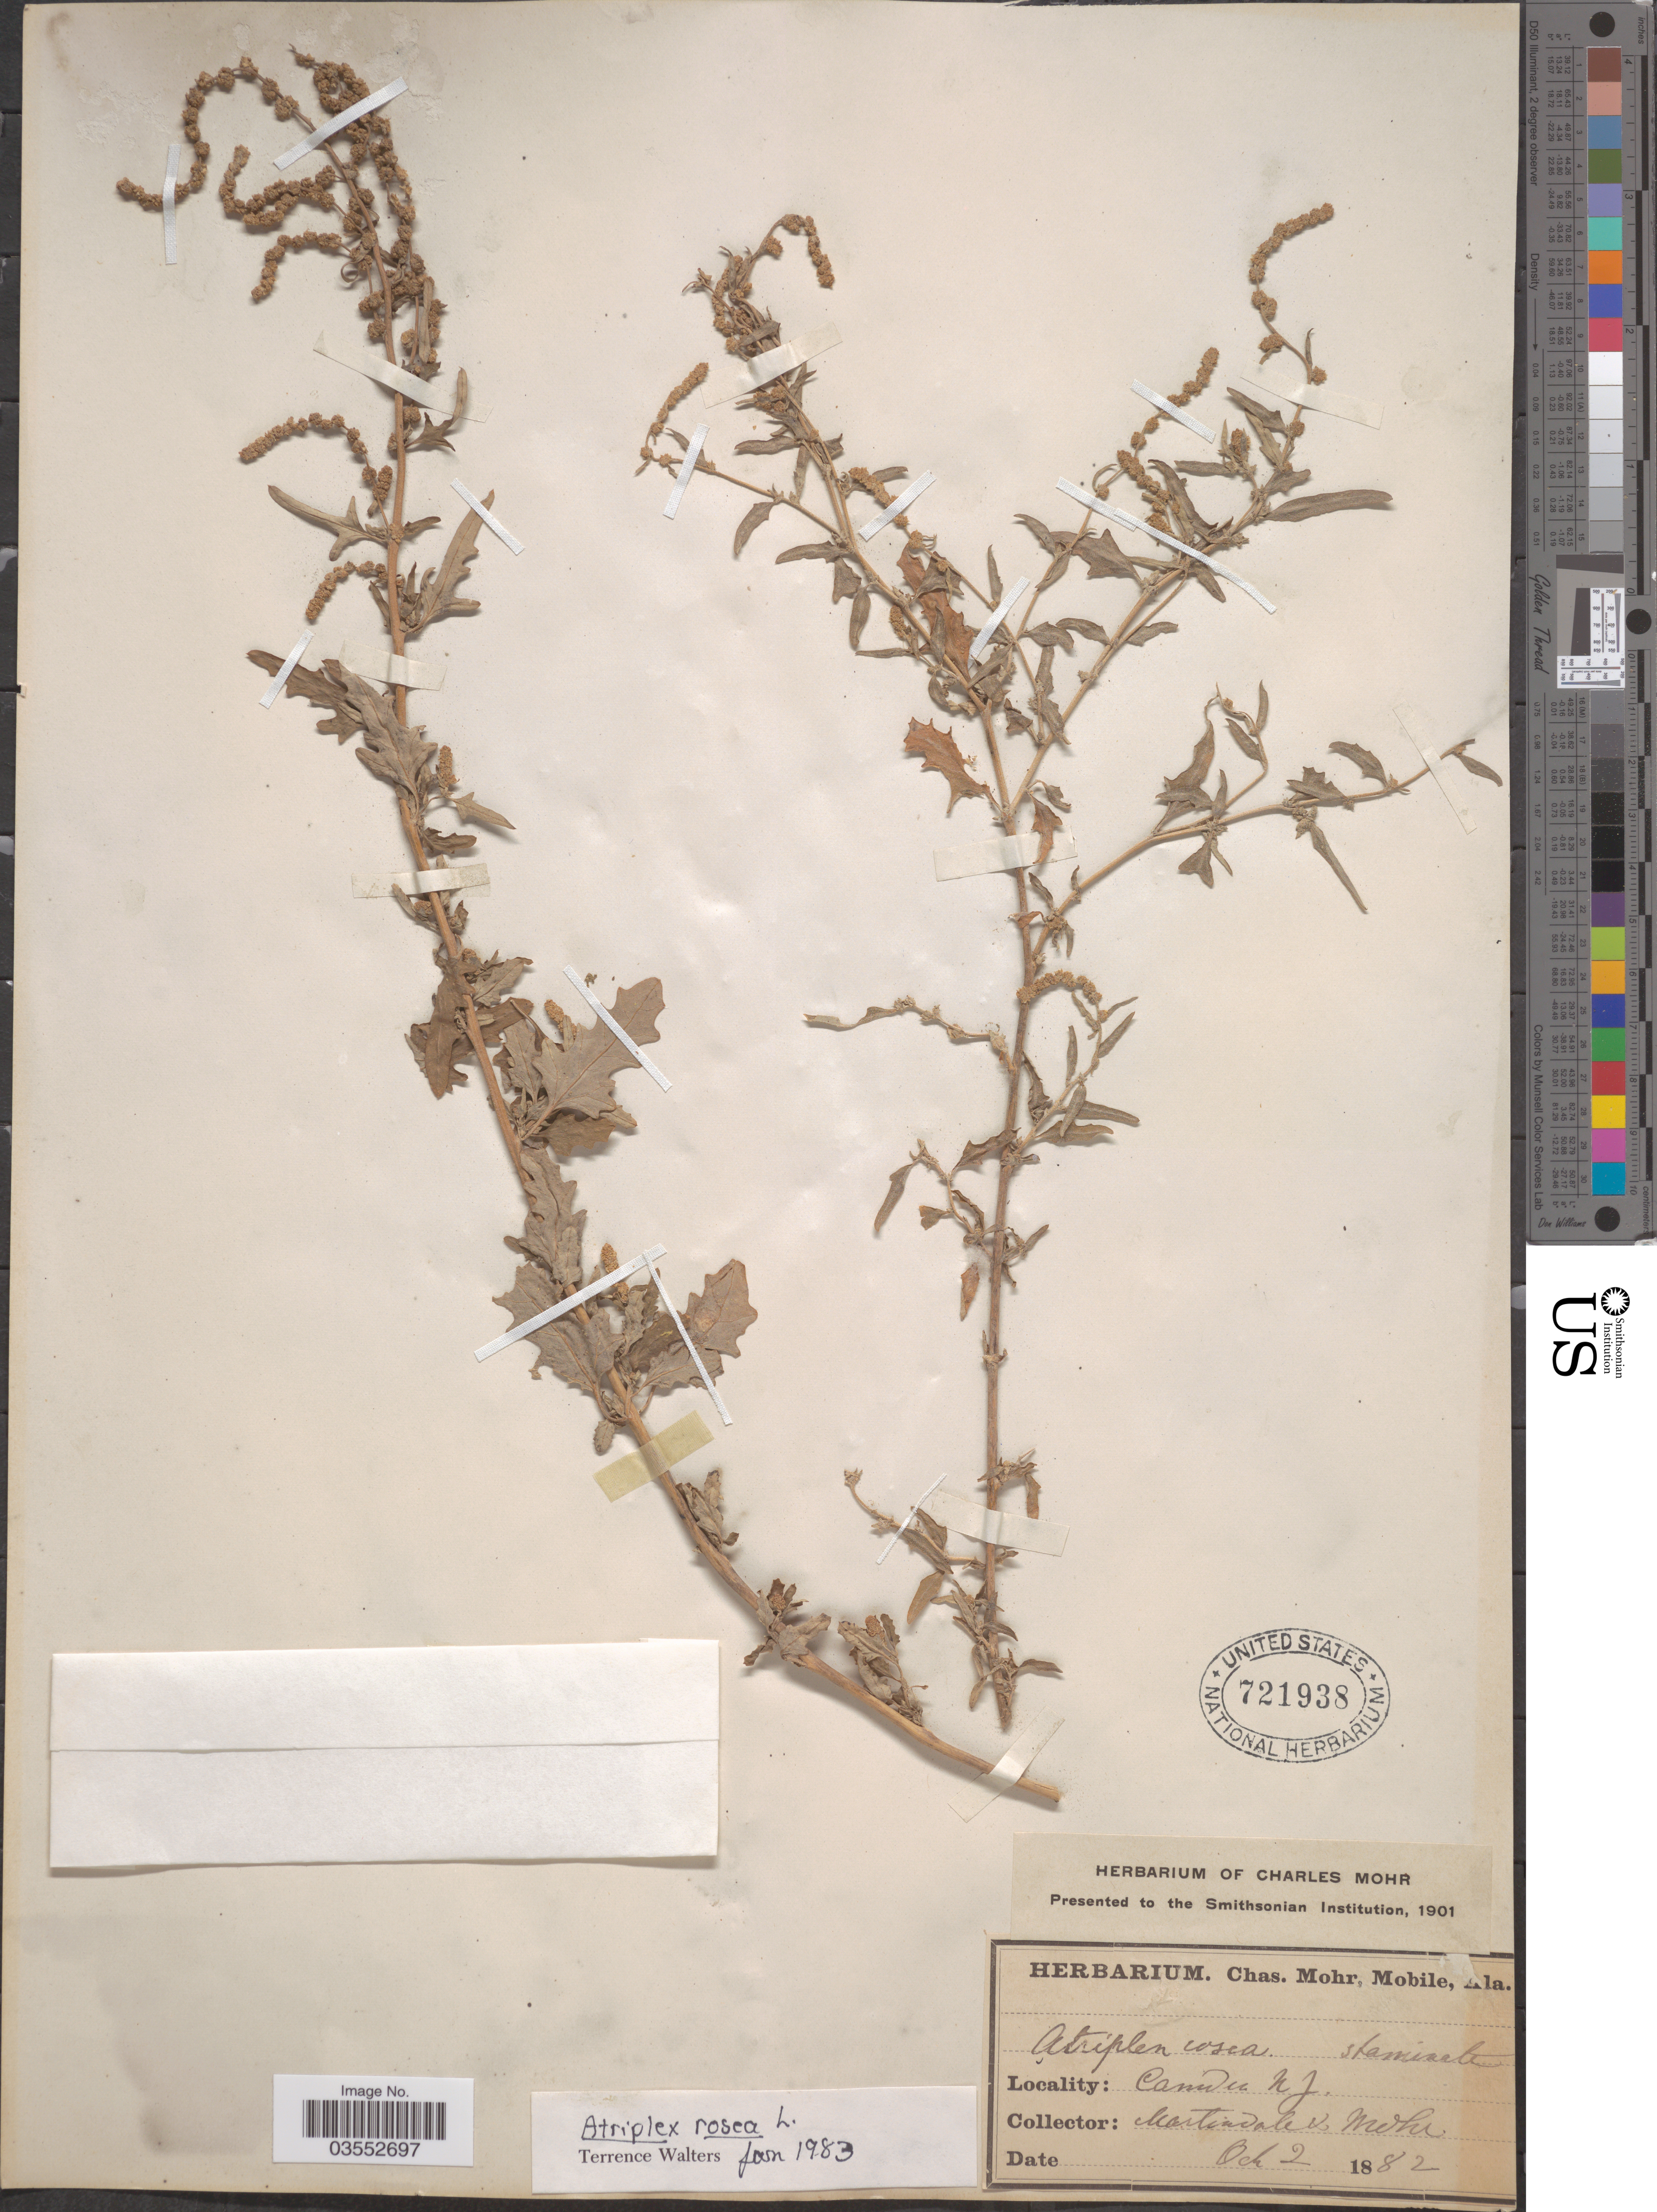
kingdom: Plantae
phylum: Tracheophyta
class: Magnoliopsida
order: Caryophyllales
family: Amaranthaceae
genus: Atriplex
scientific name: Atriplex rosea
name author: L.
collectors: Martindale & Mohr, C. T. (herbarium)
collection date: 1882-10-02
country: United States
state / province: New Jersey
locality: Camden.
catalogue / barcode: US 721938